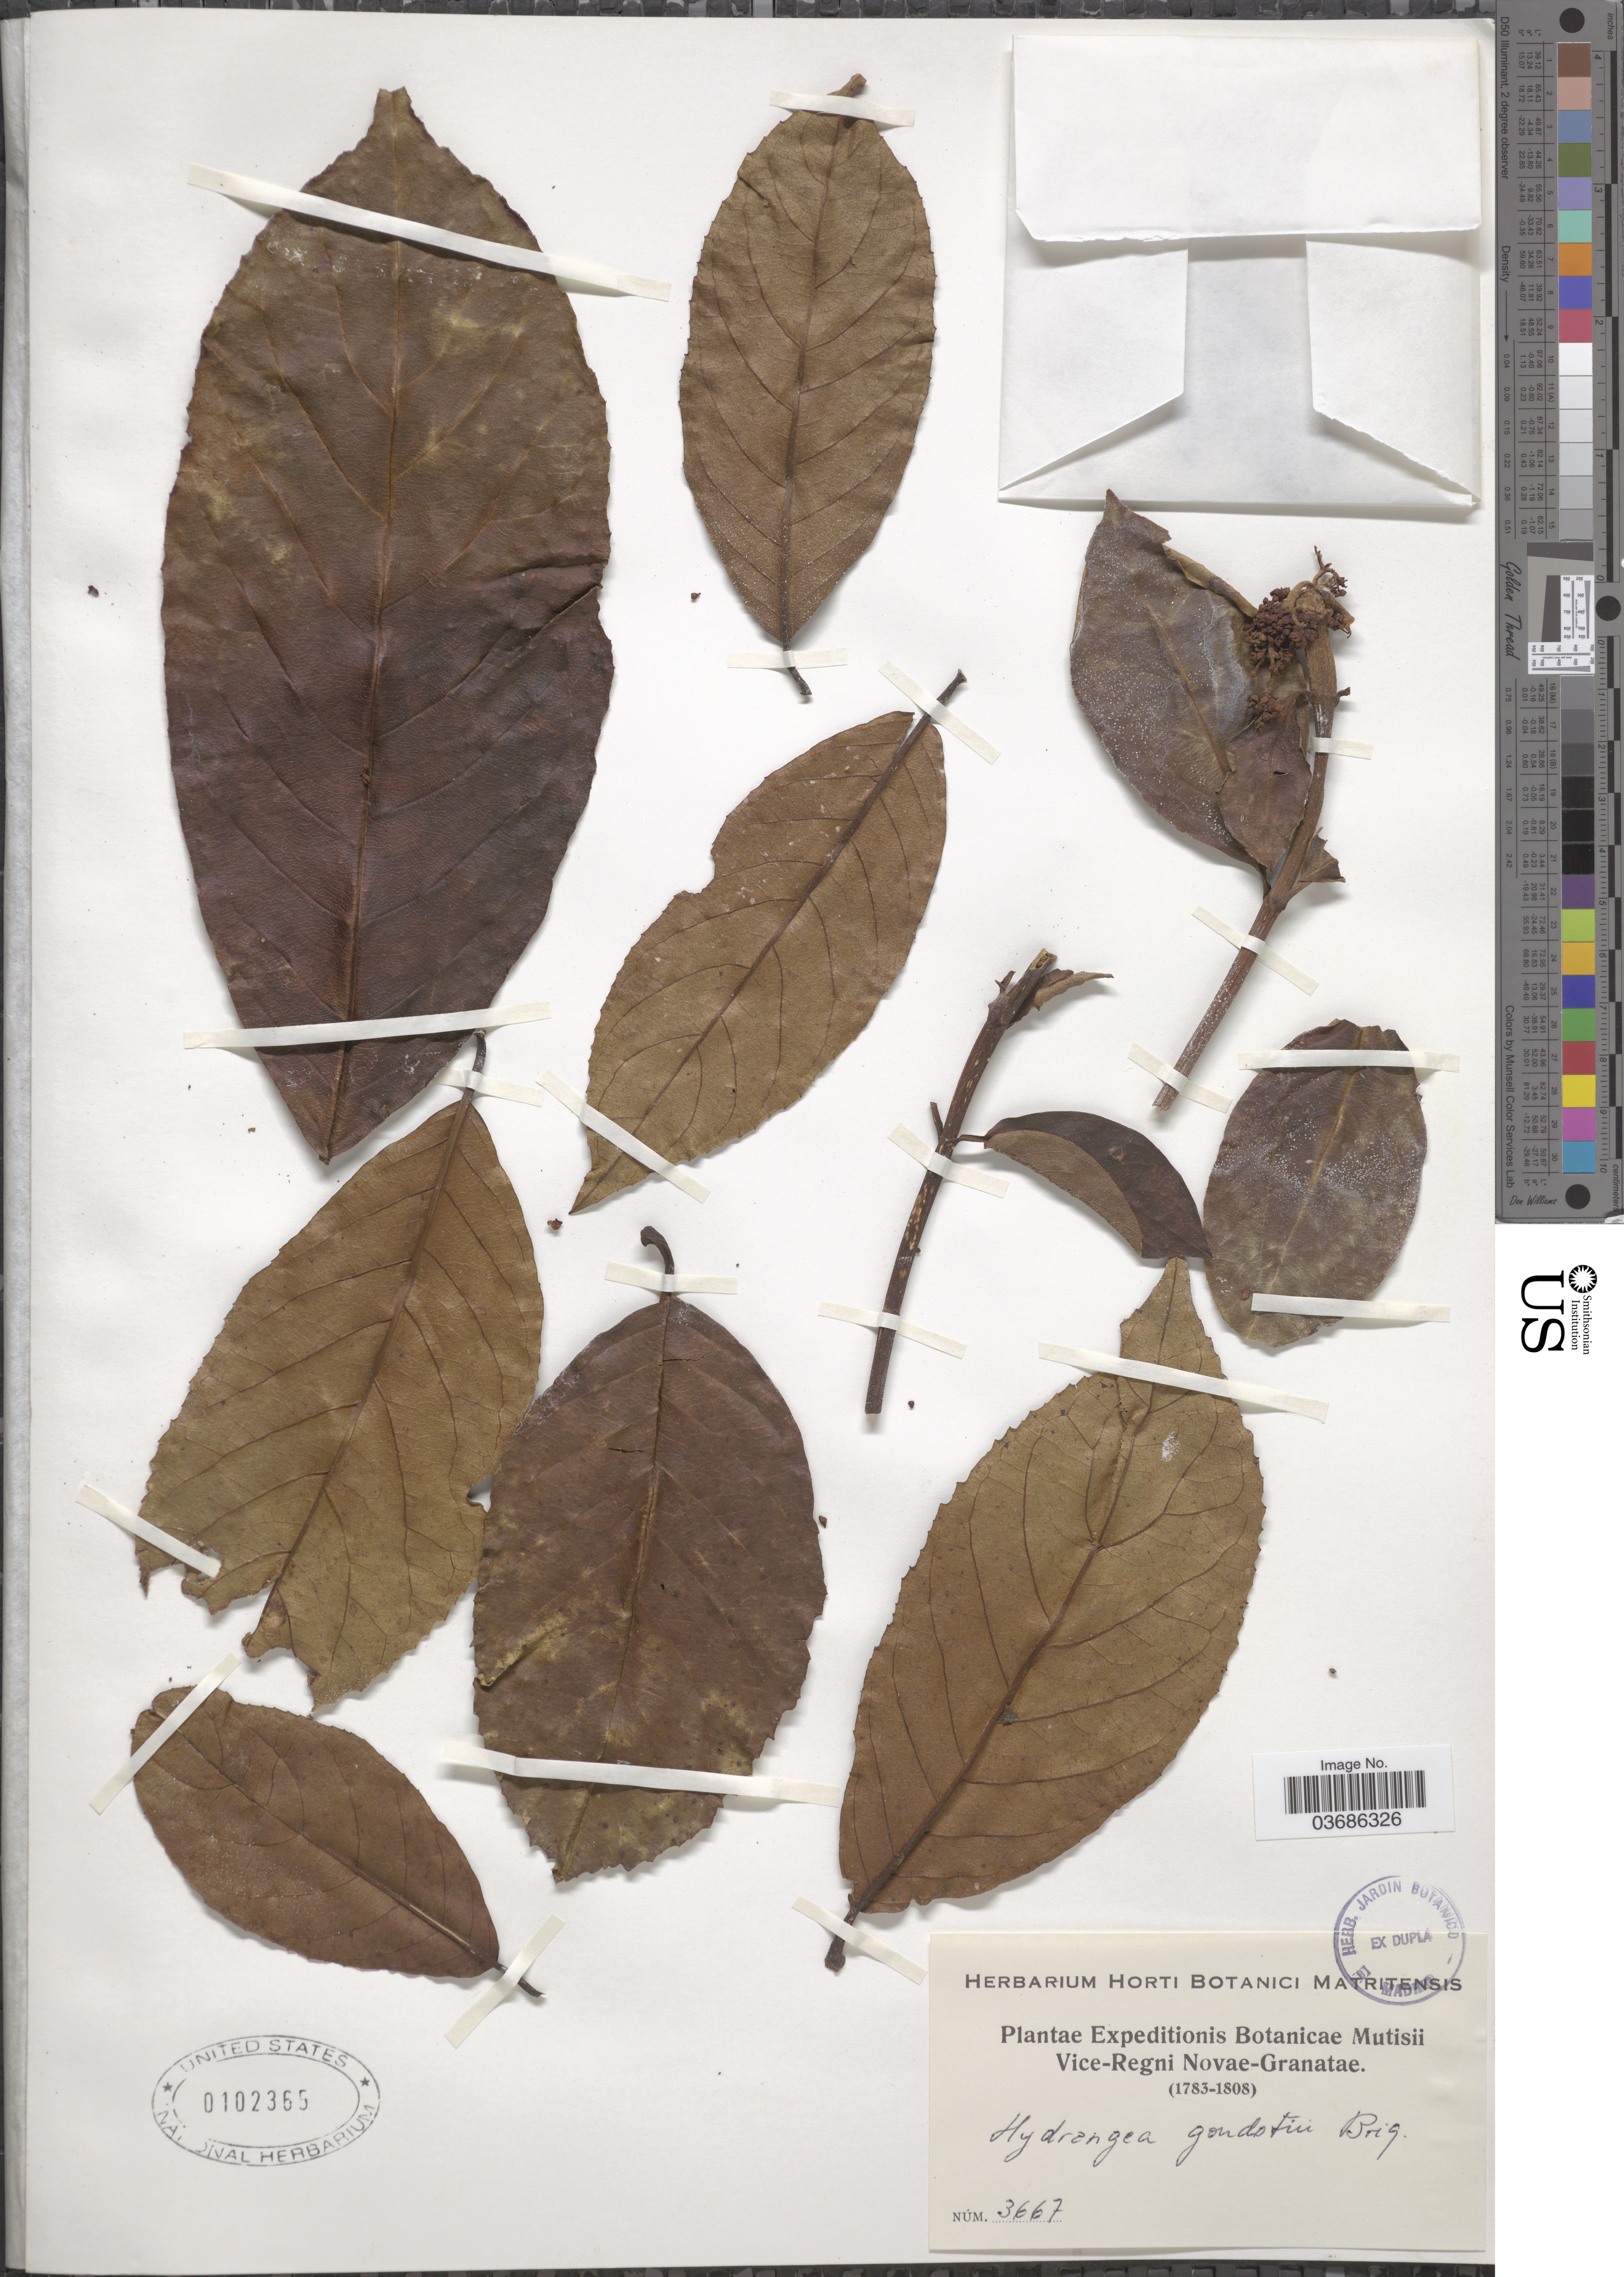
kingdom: Plantae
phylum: Tracheophyta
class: Magnoliopsida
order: Cornales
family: Hydrangeaceae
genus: Hydrangea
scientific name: Hydrangea goudotii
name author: Briq.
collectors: ex herb. Horti Botanici Matritensis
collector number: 3667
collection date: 1783/1808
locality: Expeditionis Botanicae Mutisii Vice-Regni Novae-Granatae (1783-1808).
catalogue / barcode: US 102365